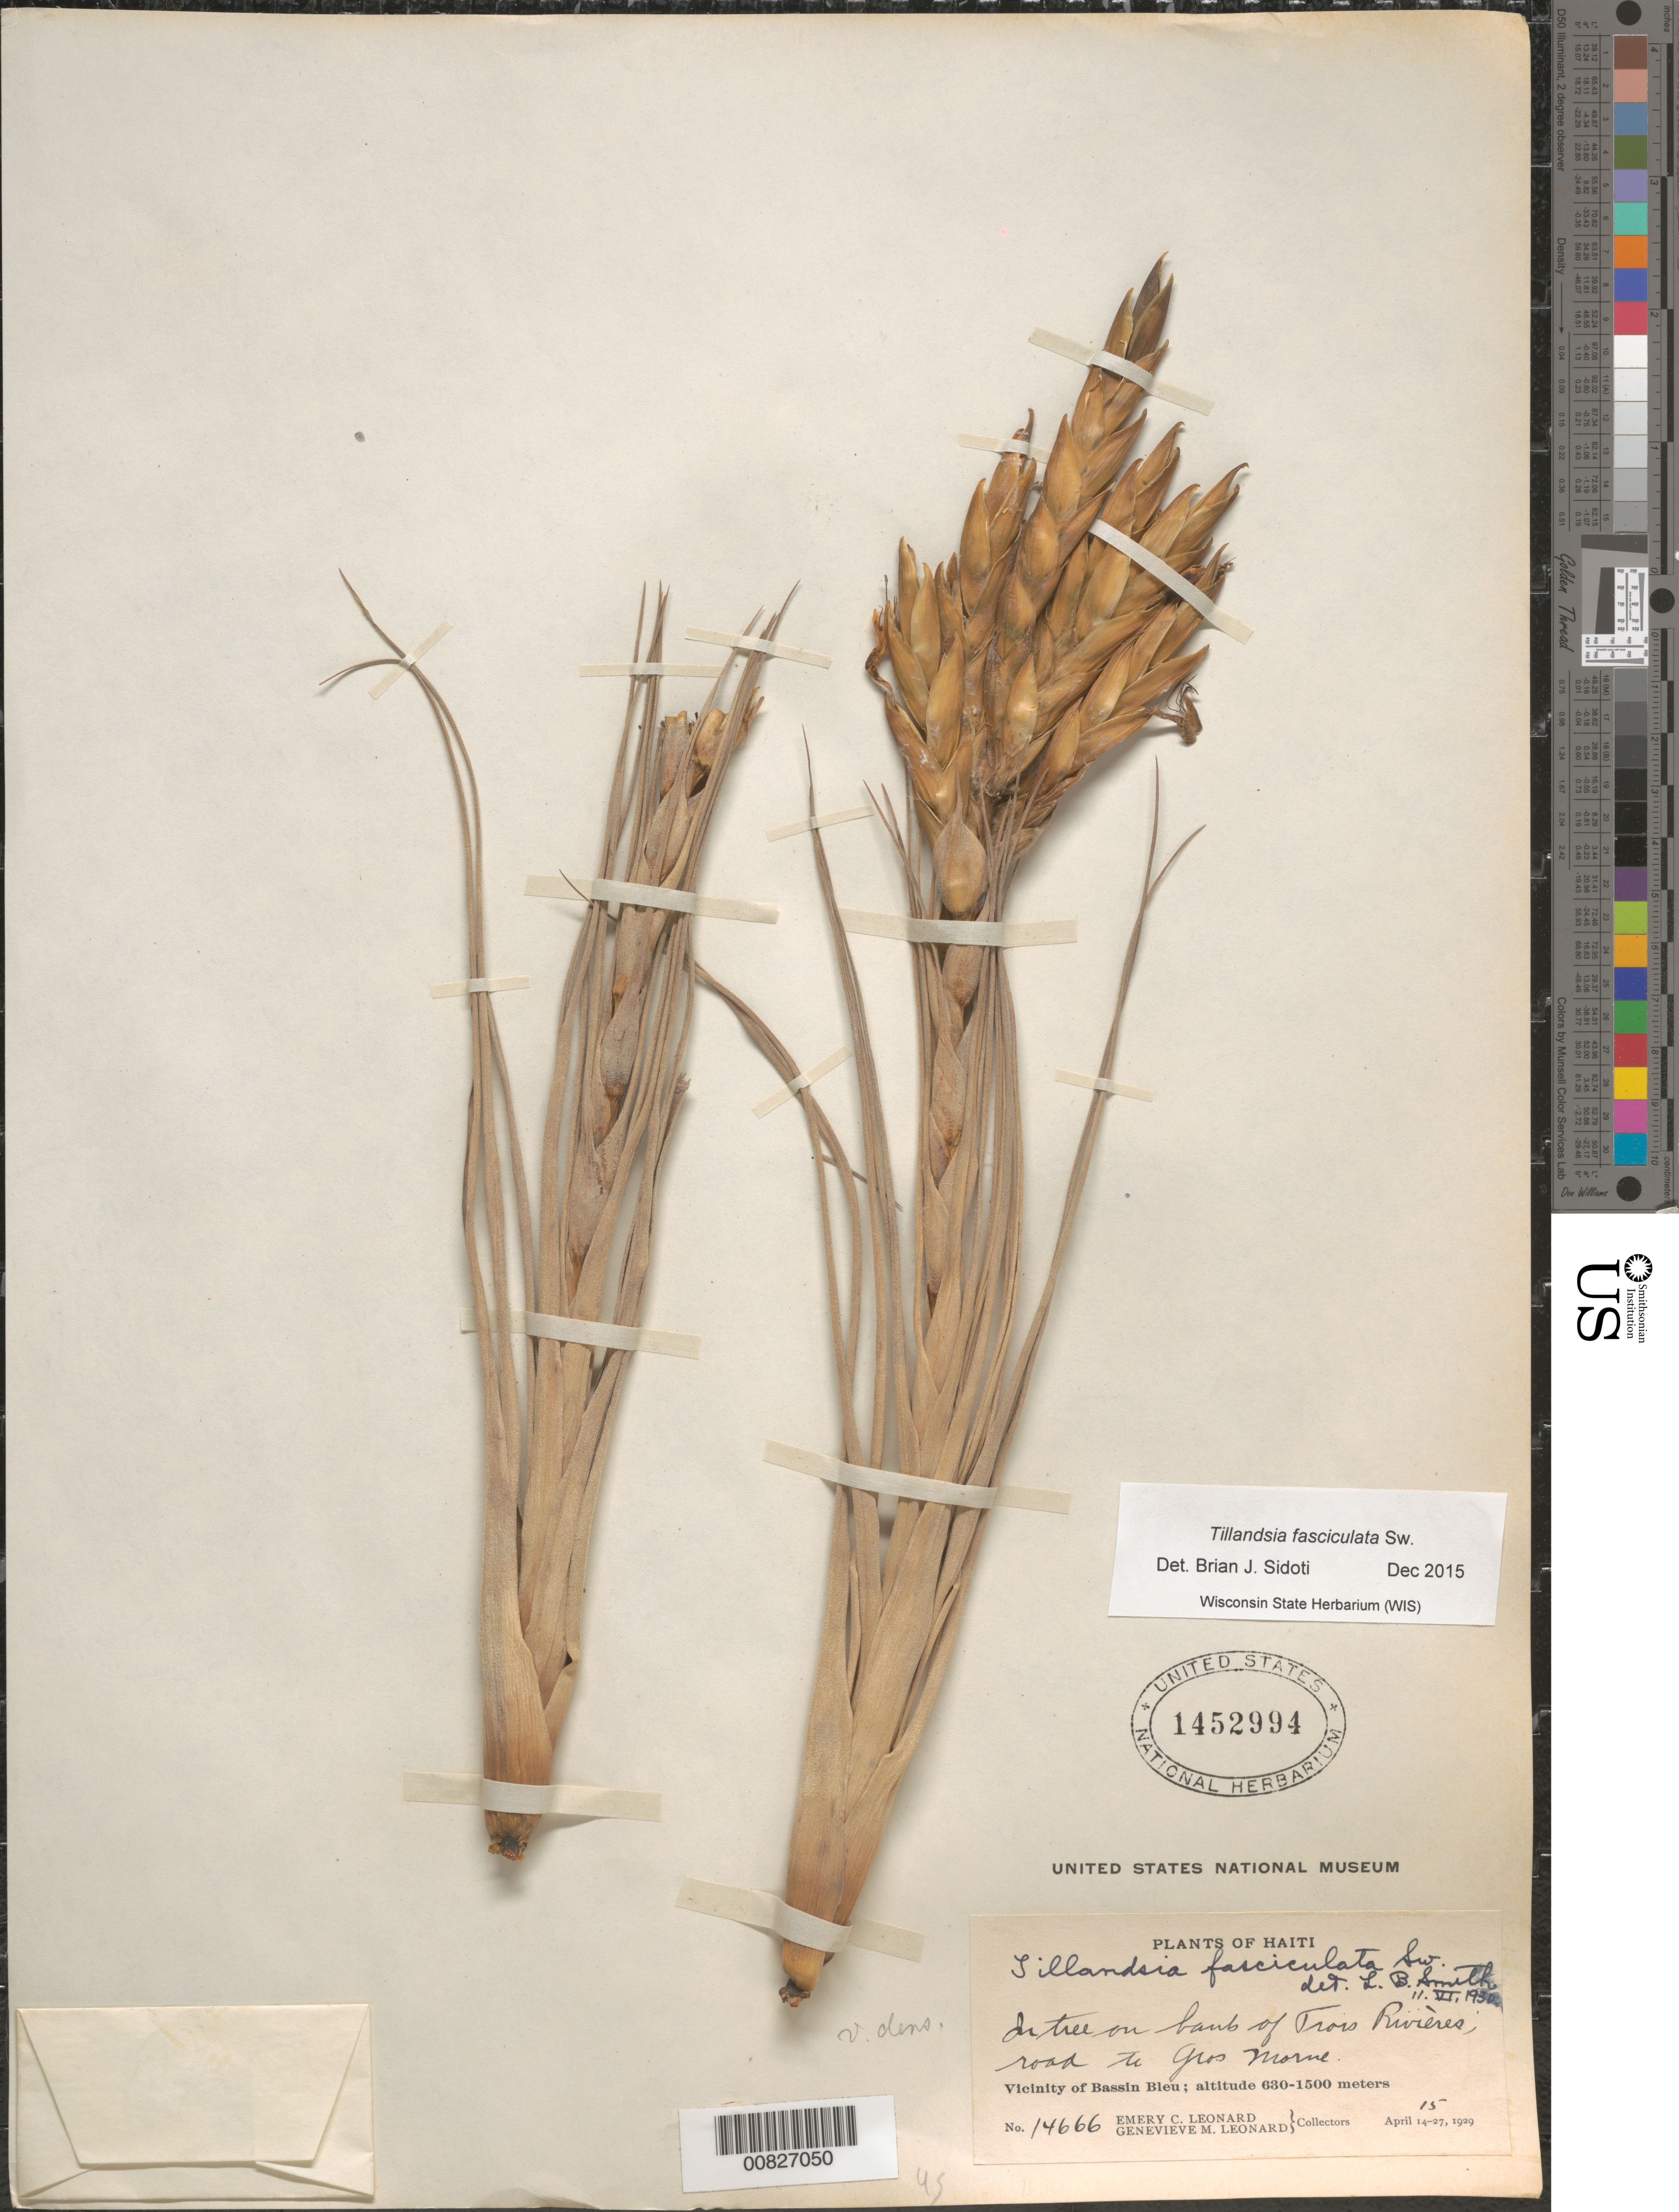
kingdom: Plantae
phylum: Tracheophyta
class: Liliopsida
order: Poales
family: Bromeliaceae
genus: Tillandsia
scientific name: Tillandsia fasciculata var. densispica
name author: Mez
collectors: E. C. Leonard & G. M. Leonard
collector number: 14666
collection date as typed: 15 Apr 1929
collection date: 1929-04-15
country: Haiti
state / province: Nord-Ouest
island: Hispaniola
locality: Vicinity of Bassin Bleu. On bank of Trois Rivières; road to Gros Morne.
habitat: On tree.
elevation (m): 630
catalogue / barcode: US 1452994